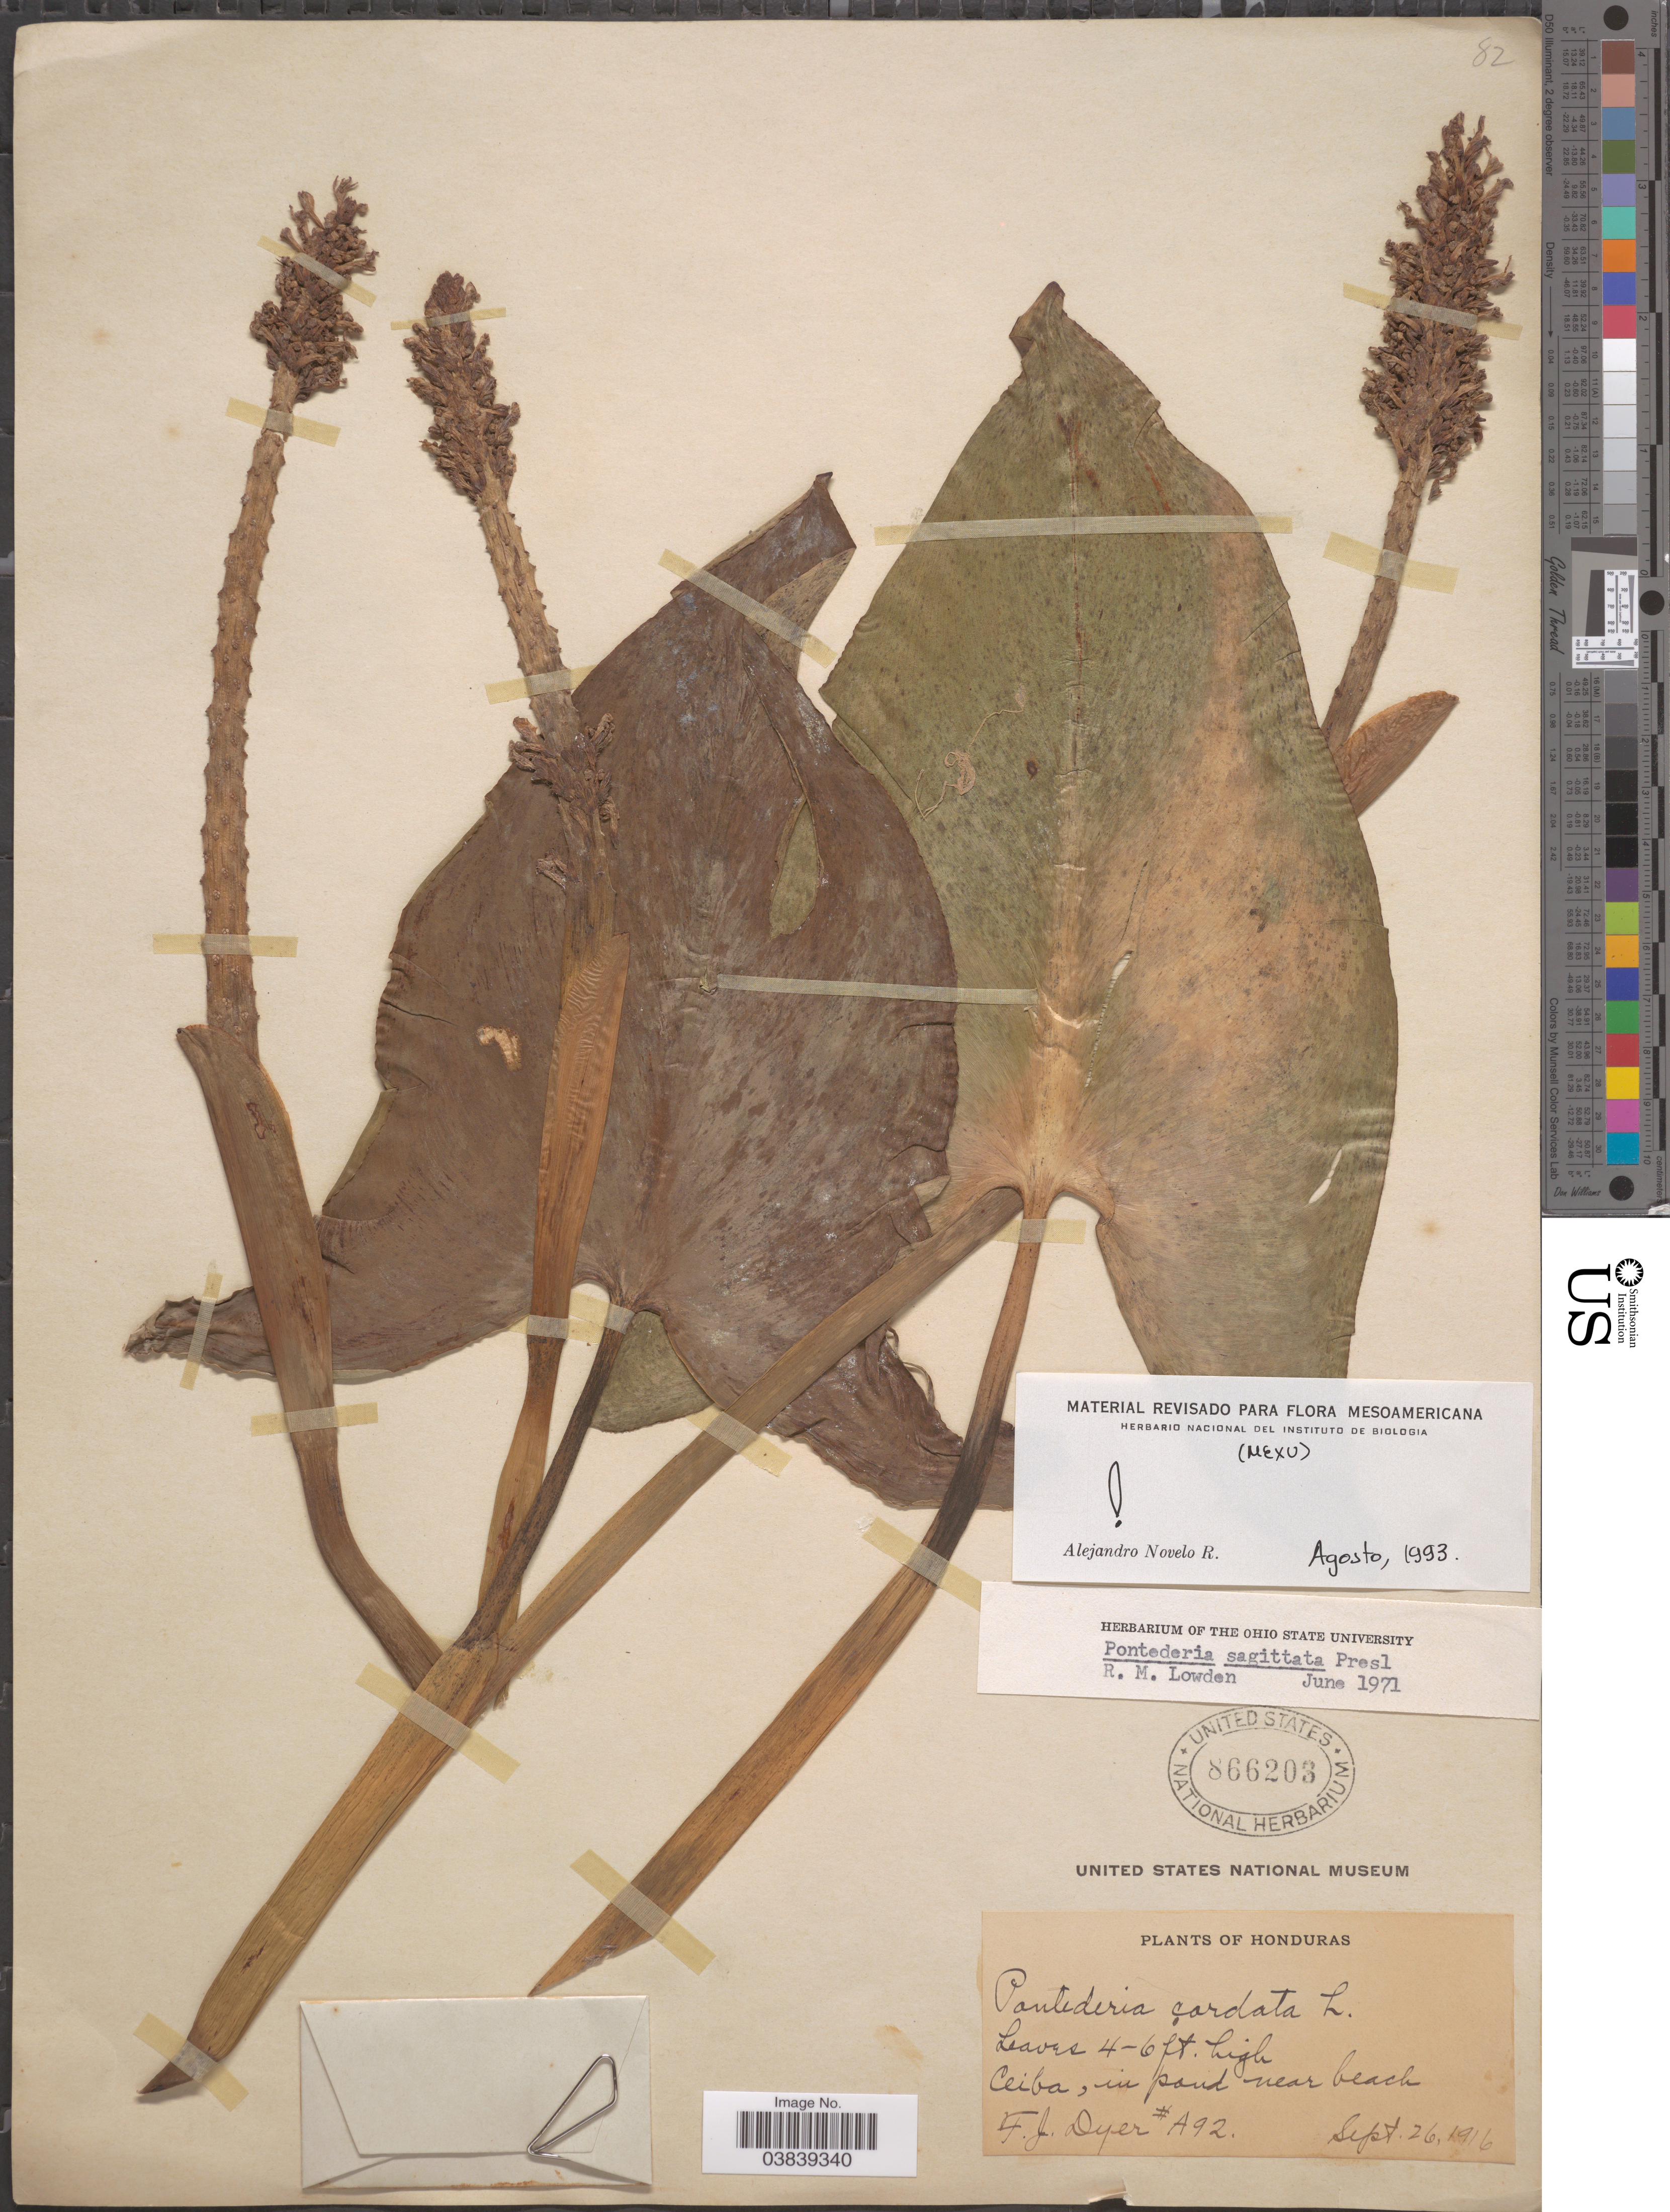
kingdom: Plantae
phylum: Tracheophyta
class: Liliopsida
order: Commelinales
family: Pontederiaceae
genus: Pontederia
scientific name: Pontederia sagittata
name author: C. Presl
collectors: F. J. Dyer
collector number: A92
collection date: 1916-09-26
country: Honduras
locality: Ceiba, in pond near beach.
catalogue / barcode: US 866203